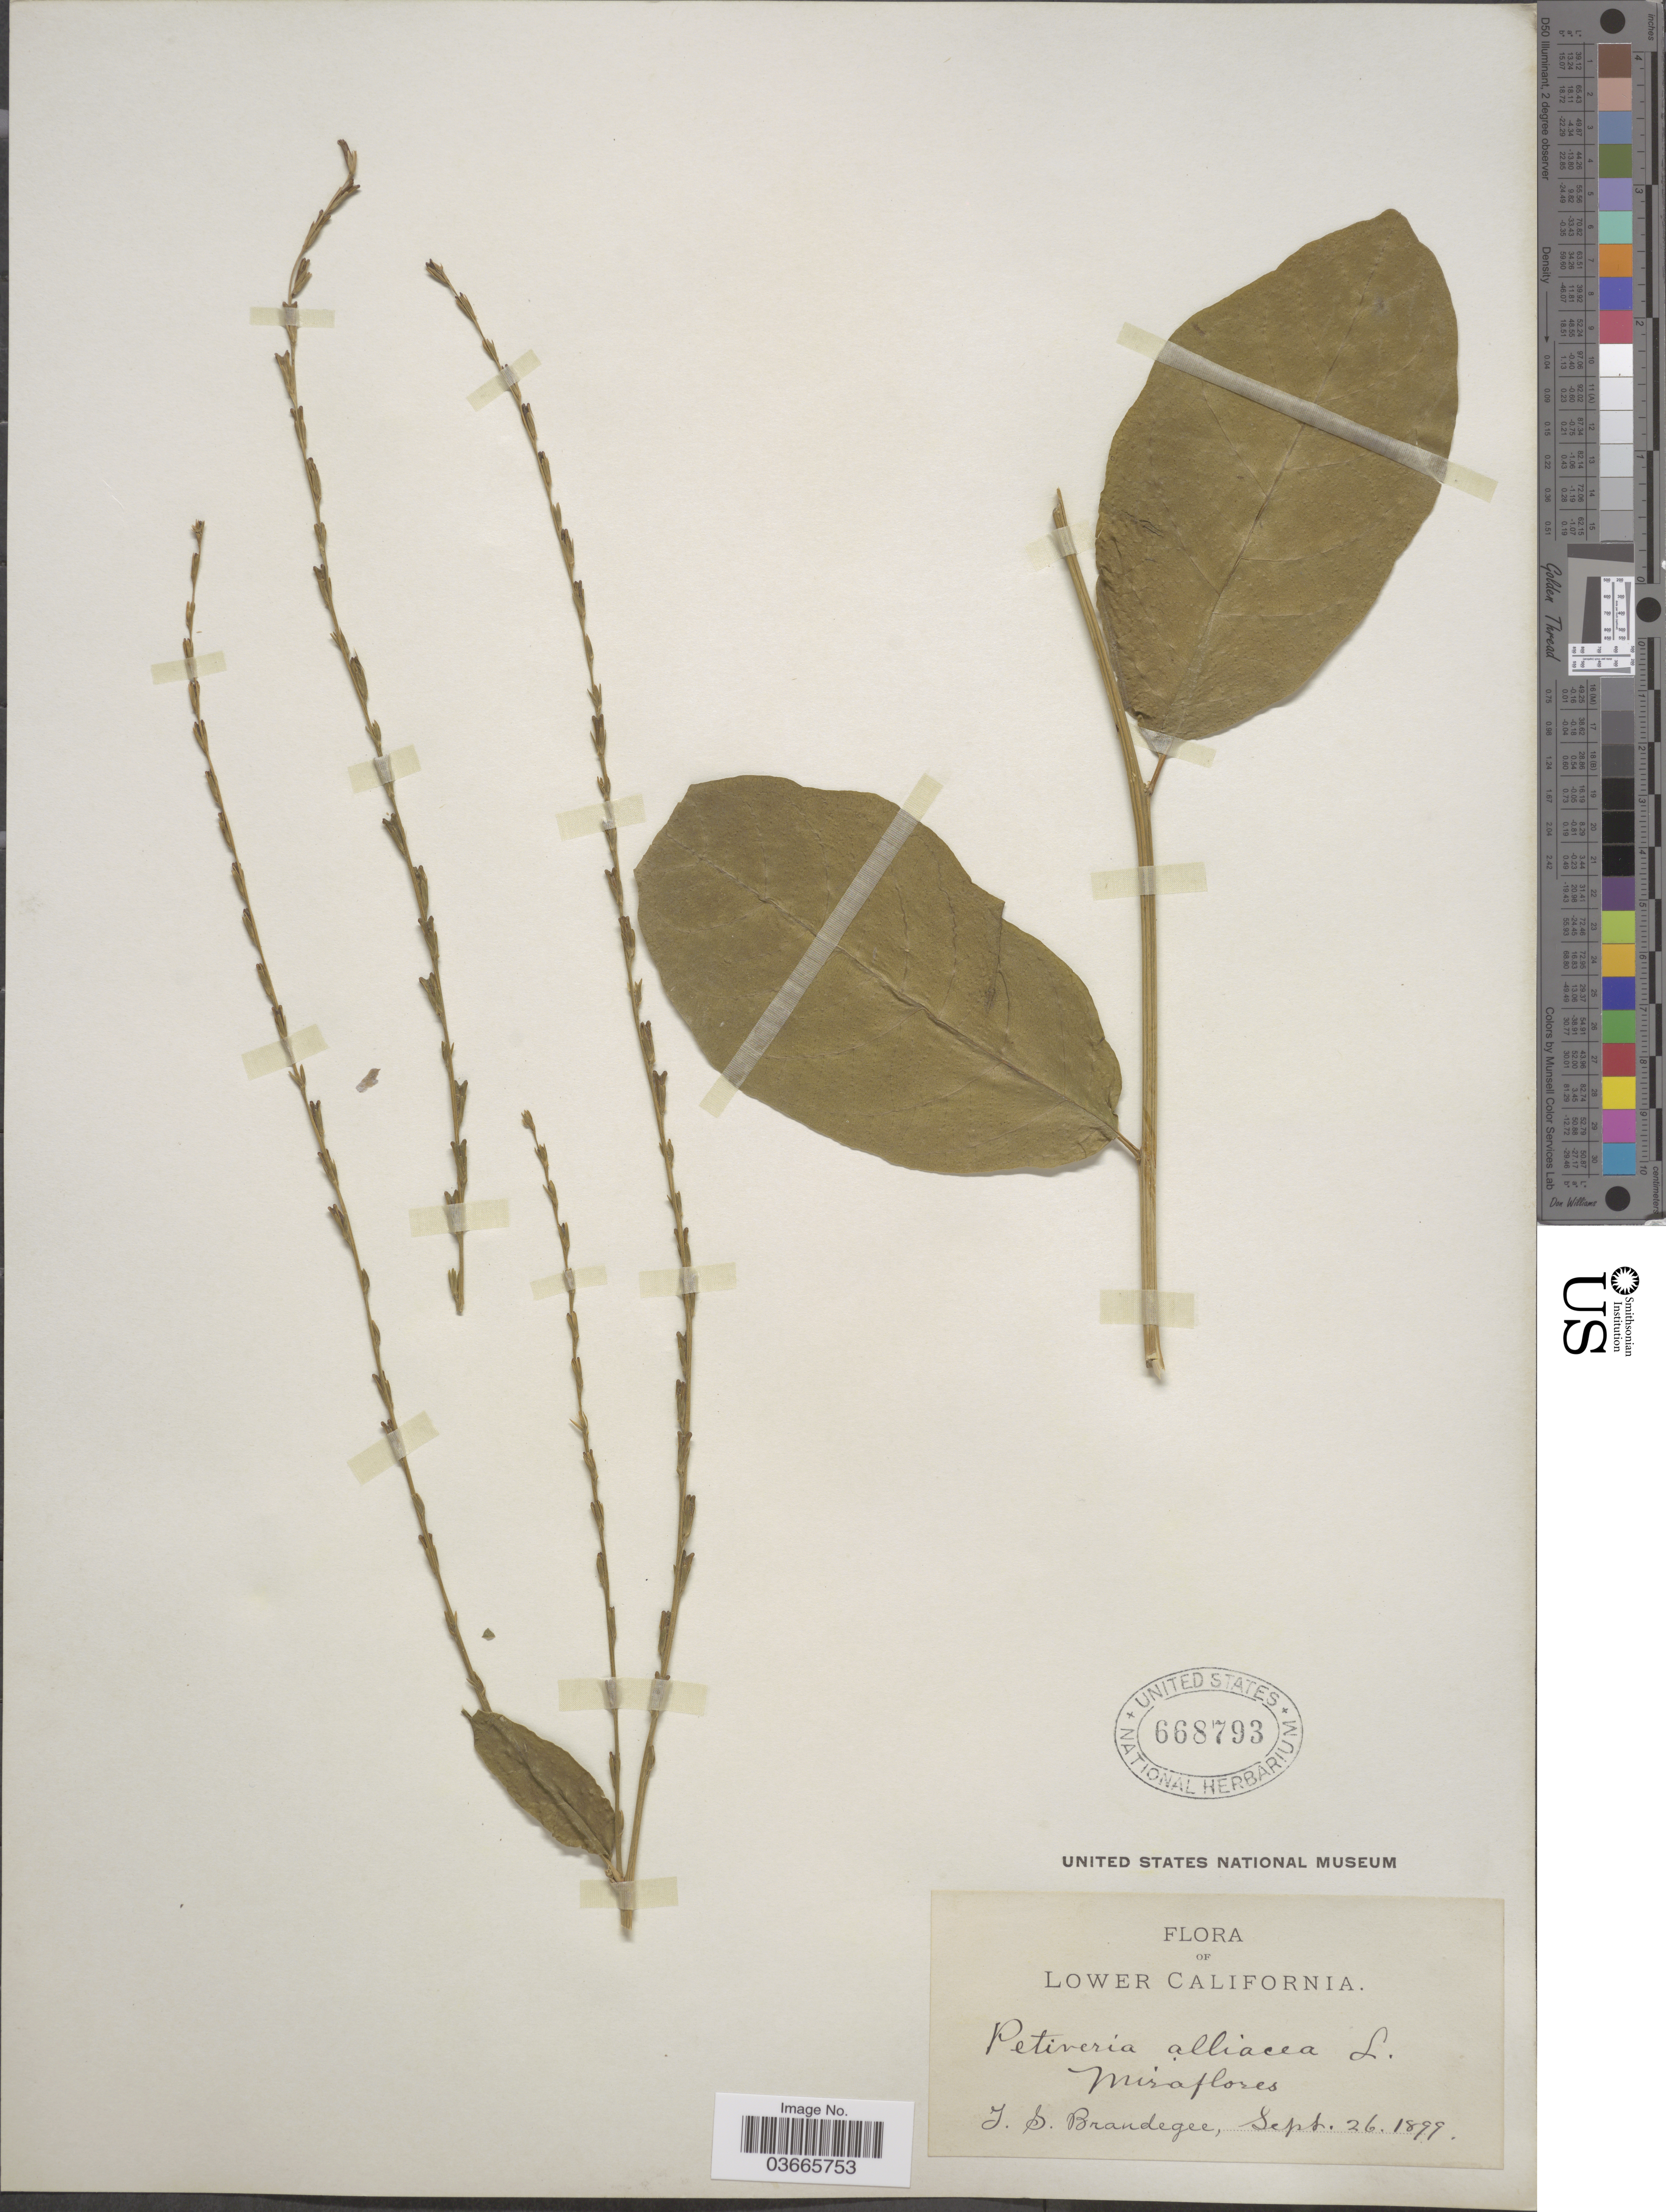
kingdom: Plantae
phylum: Tracheophyta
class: Magnoliopsida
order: Caryophyllales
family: Phytolaccaceae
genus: Petiveria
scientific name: Petiveria alliacea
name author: L.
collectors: T. S. Brandegee (herbarium)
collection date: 1899-09-26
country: Mexico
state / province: Baja California Sur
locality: Lower California. Miraflores.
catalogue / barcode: US 668793